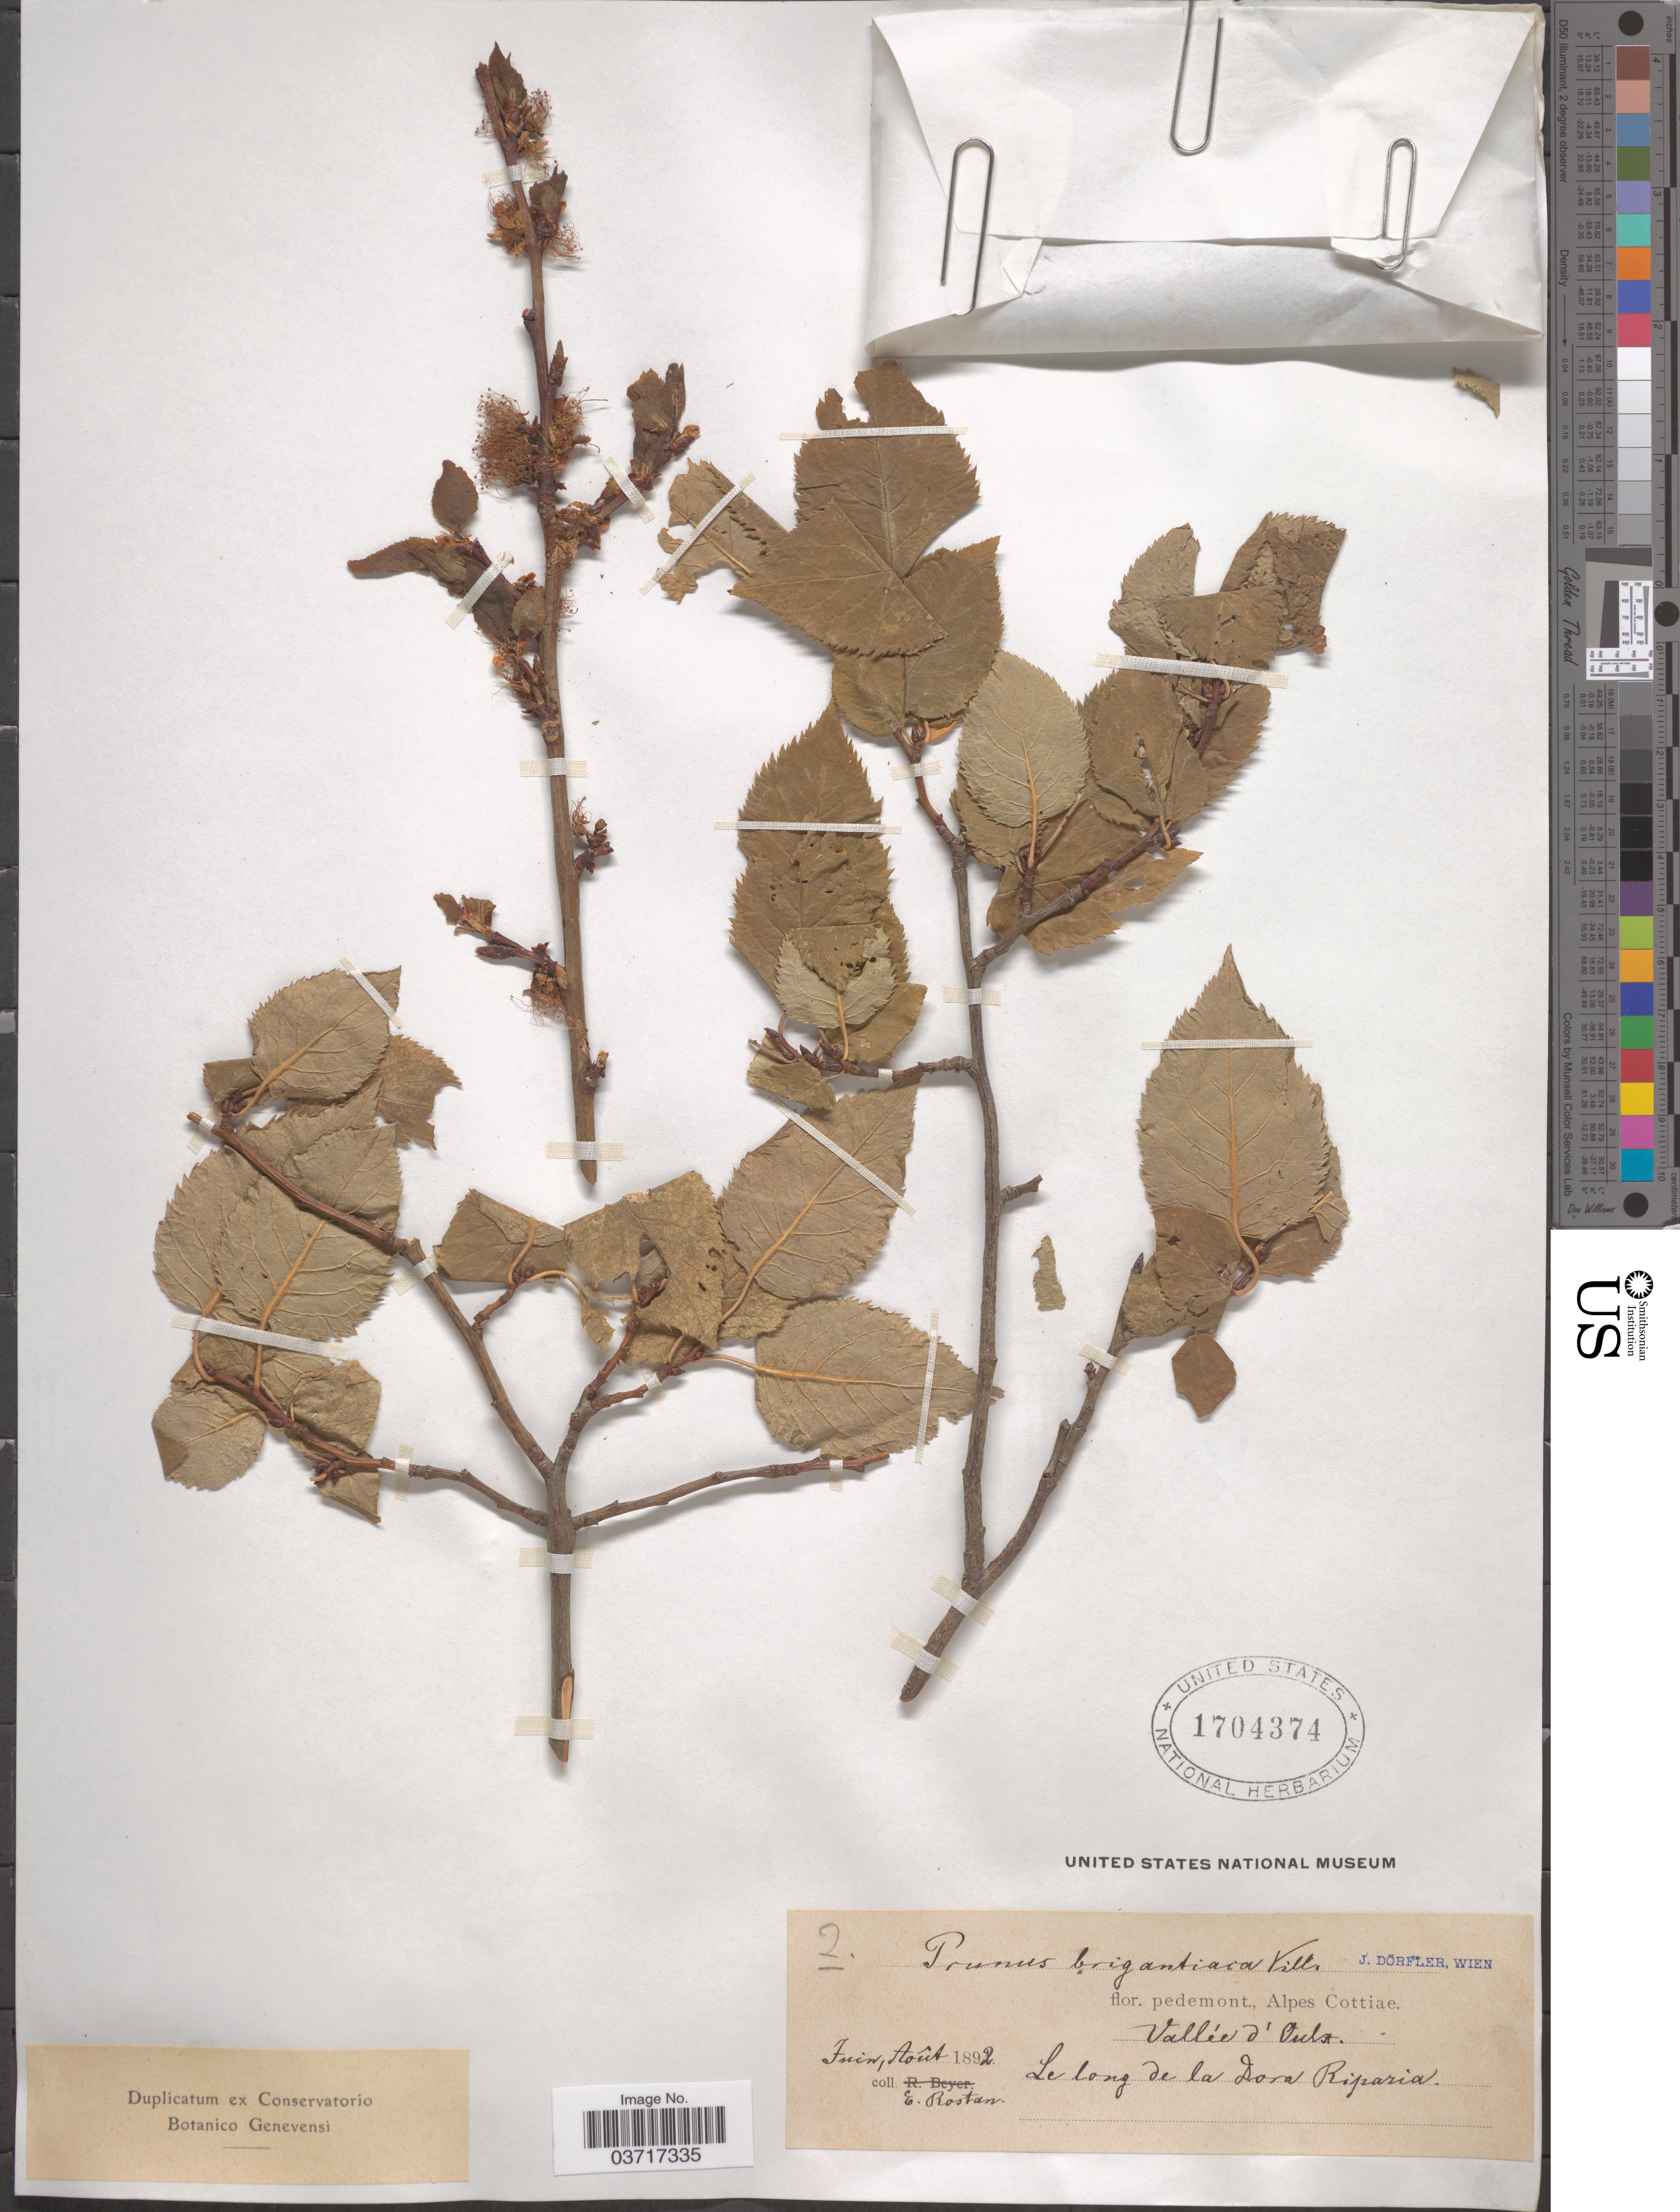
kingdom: Plantae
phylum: Tracheophyta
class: Magnoliopsida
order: Rosales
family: Rosaceae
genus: Prunus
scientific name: Prunus brigantiaca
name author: Vill.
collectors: E. Rostan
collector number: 2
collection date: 1892-08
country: France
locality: Pedemont., Alpes Cottiae. Vallée d' Oulst. Le long de la Dora Riparia.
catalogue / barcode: US 1704374